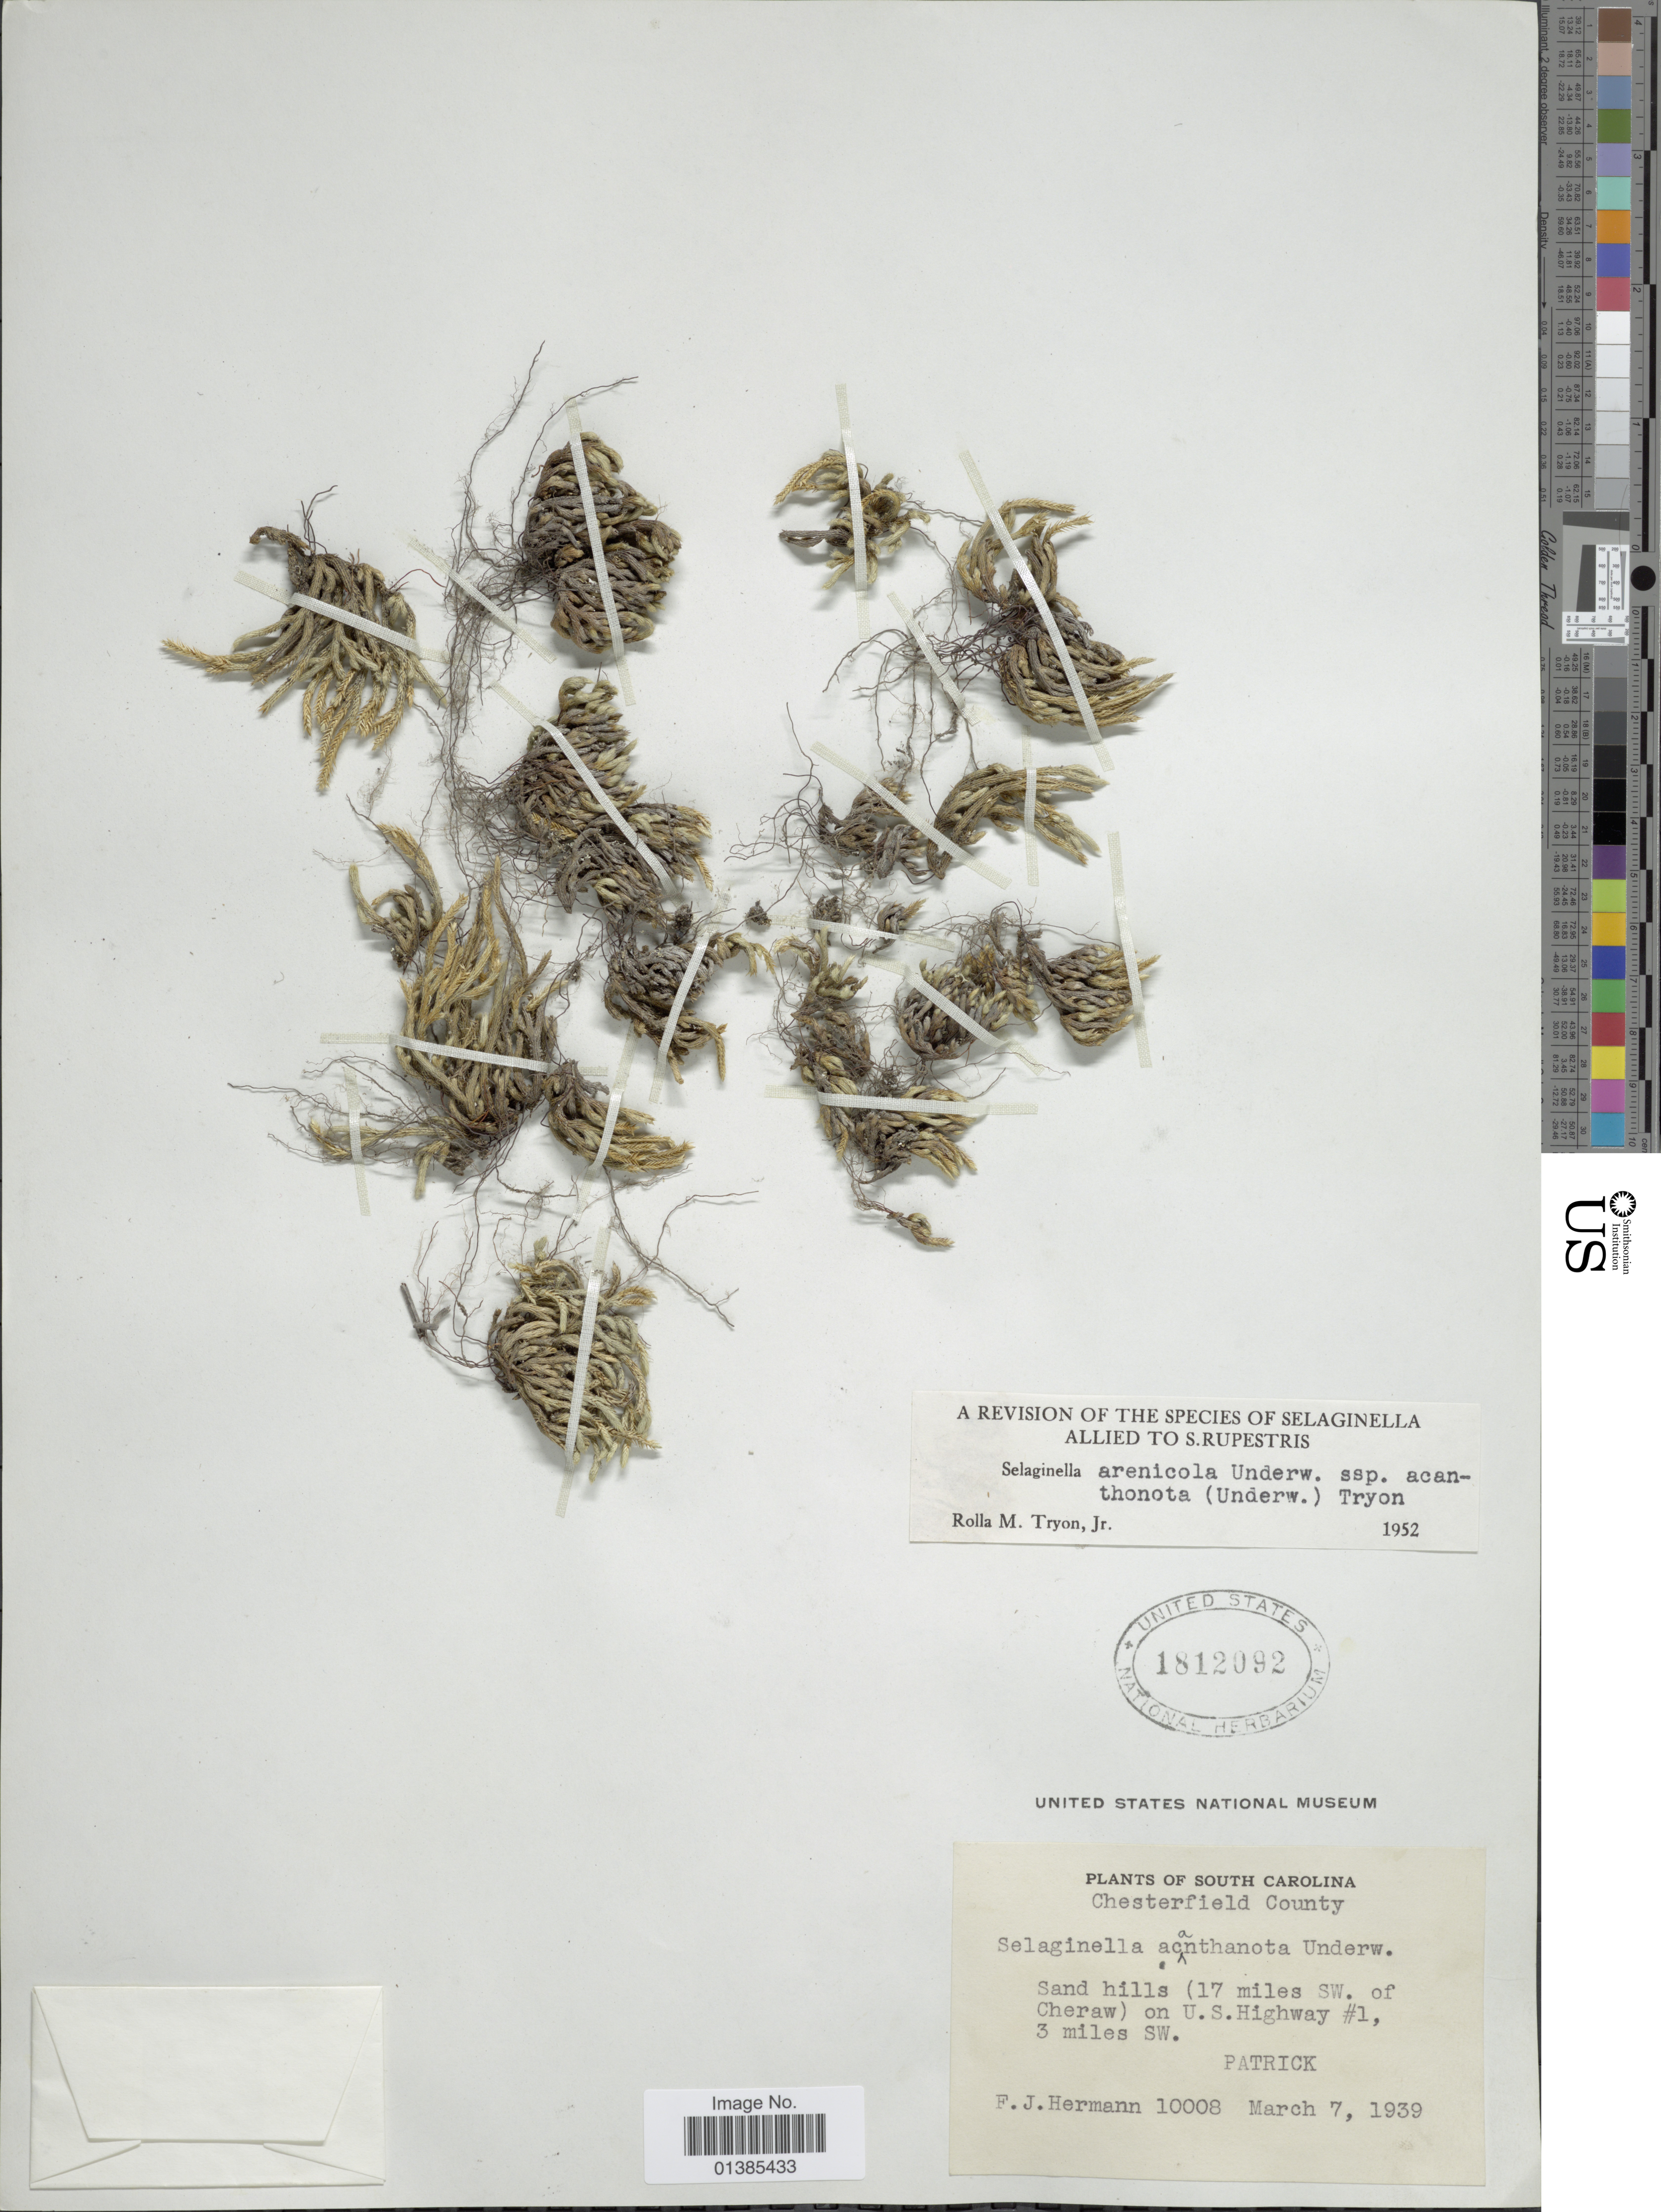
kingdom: Plantae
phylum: Tracheophyta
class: Lycopodiopsida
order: Selaginellales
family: Selaginellaceae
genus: Selaginella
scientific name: Selaginella arenicola subsp. acanthonota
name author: (Underw.) R.M. Tryon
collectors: F. J. Hermann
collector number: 10008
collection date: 1939-03-07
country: United States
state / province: South Carolina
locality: Chesterfield County. Sand hills (17 miles SW. of Cheraw) on U.S. Highway #1, 3 miles SW. Patrick.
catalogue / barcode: US 1812092